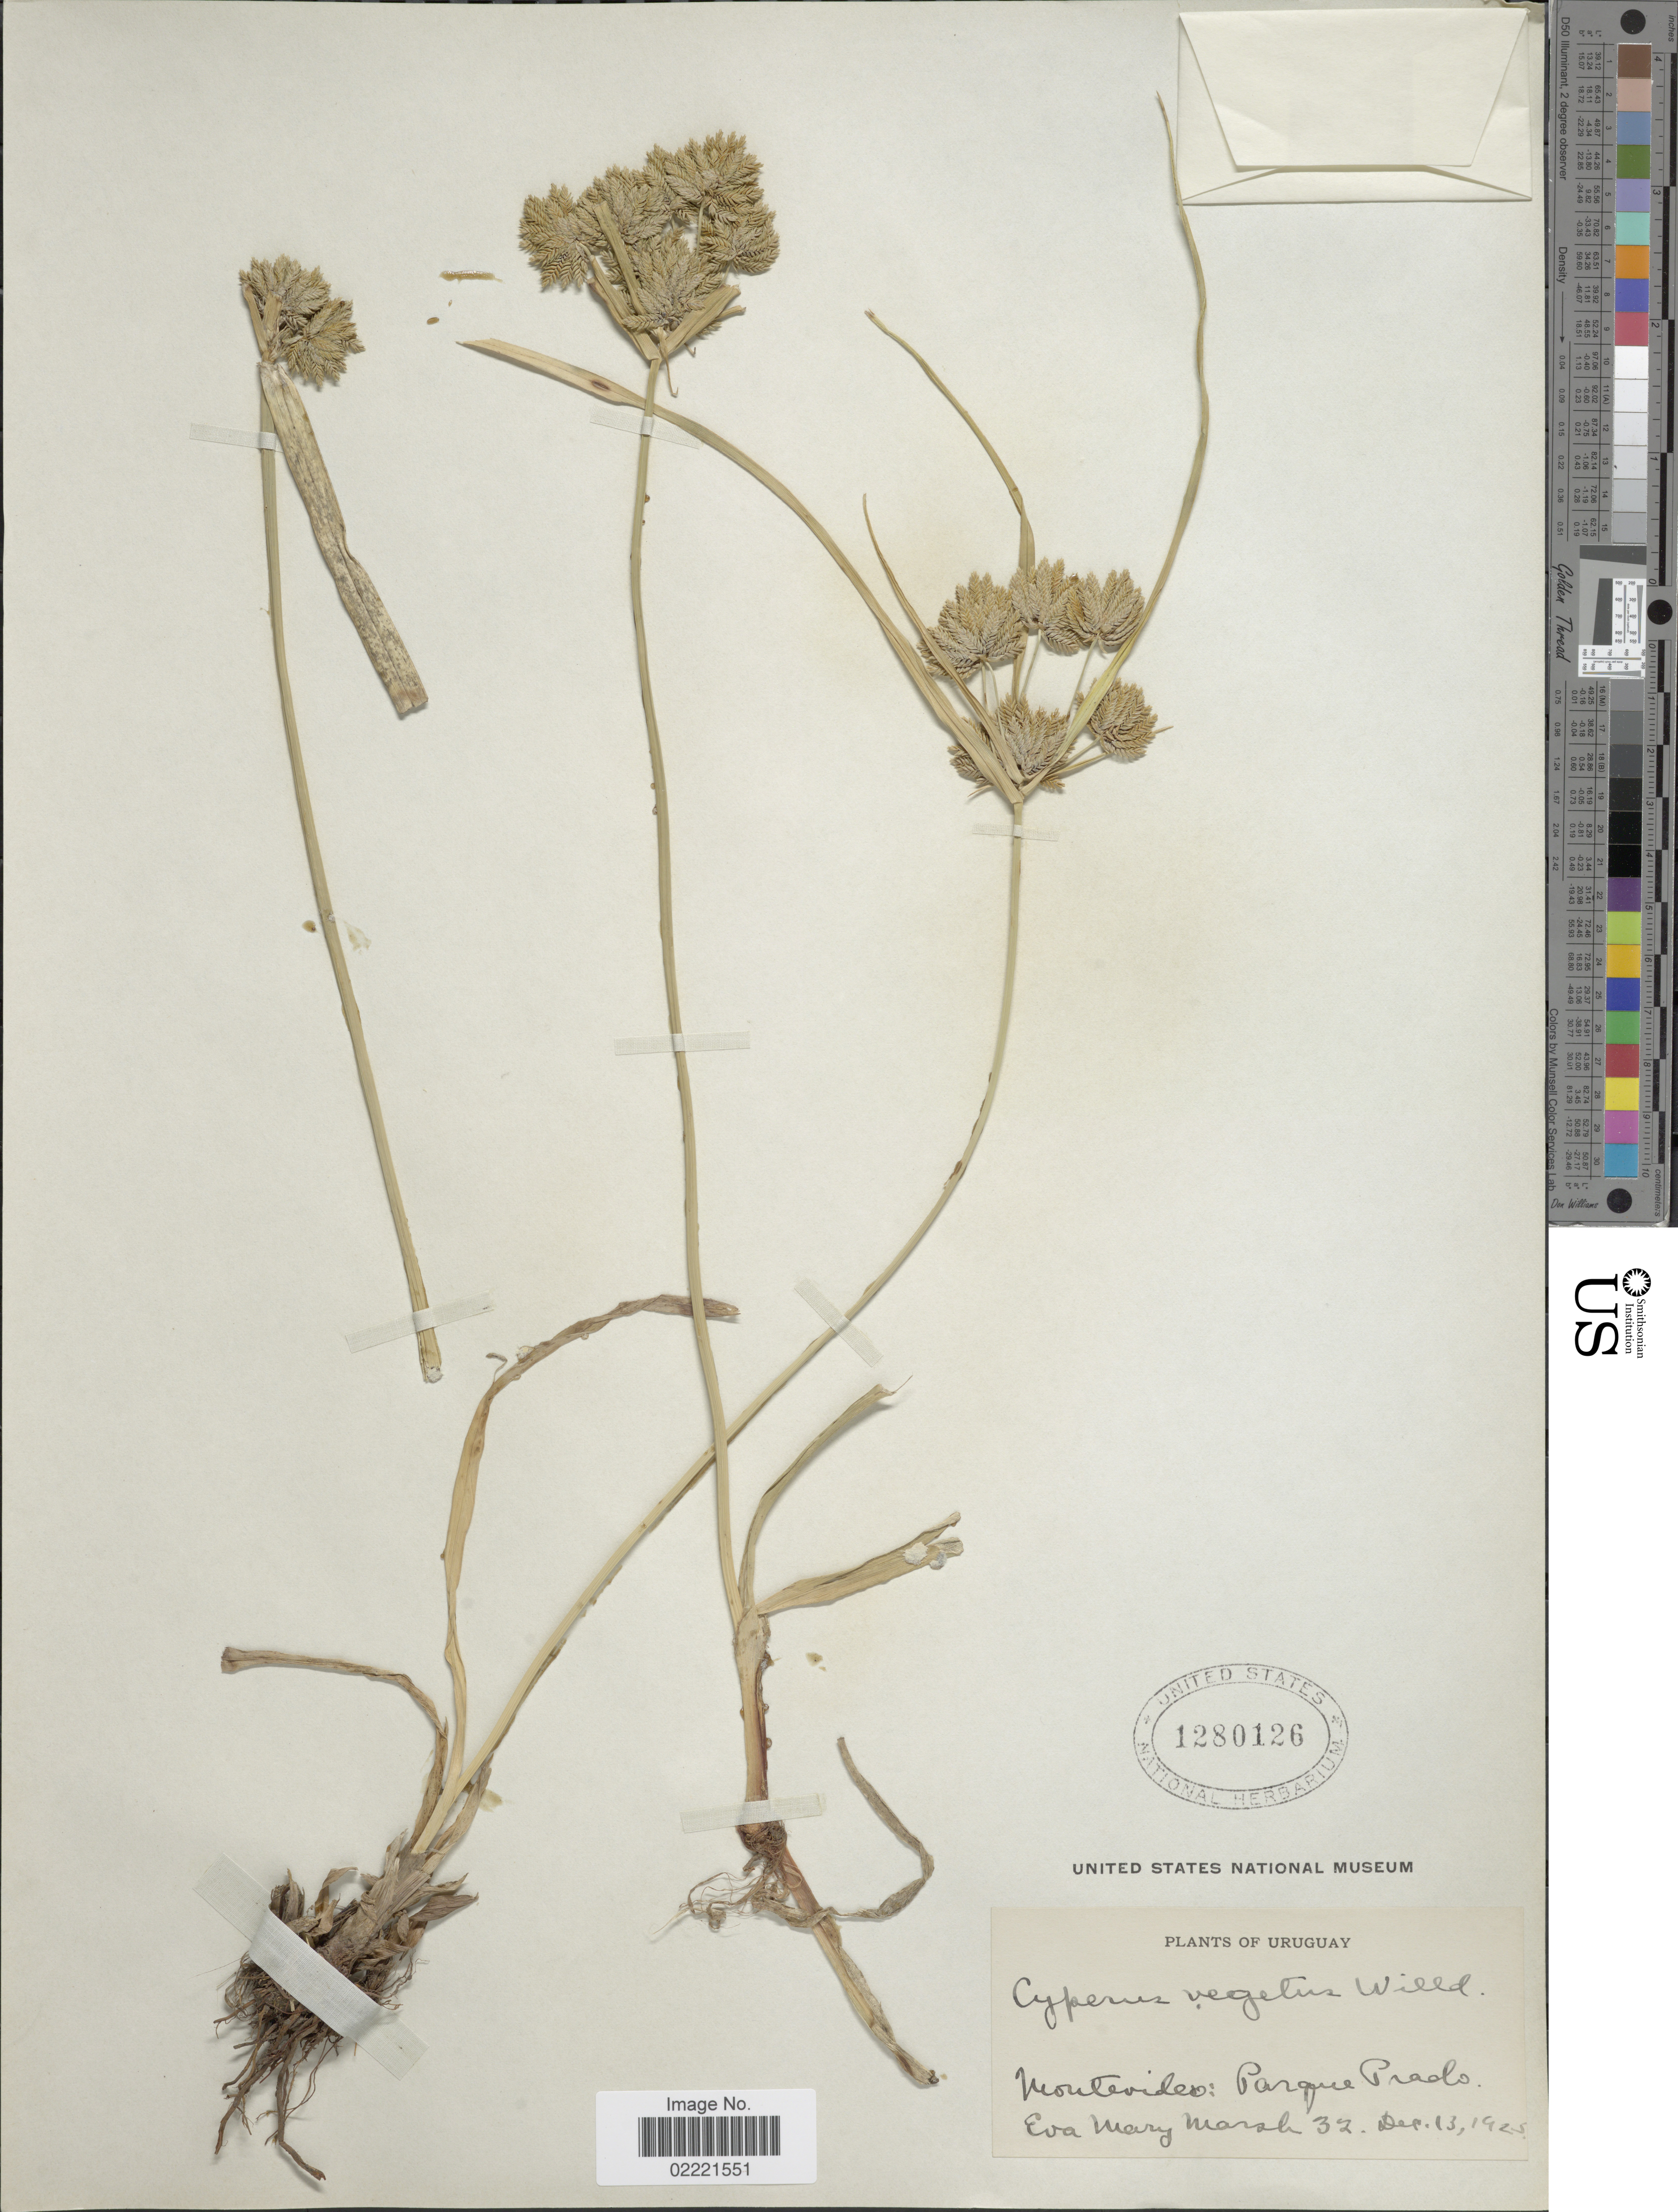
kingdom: Plantae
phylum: Tracheophyta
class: Liliopsida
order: Poales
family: Cyperaceae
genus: Cyperus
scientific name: Cyperus eragrostis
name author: Lam.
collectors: E. Marsh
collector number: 32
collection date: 1925-12-13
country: Uruguay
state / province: Montevideo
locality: Montevideo: Parque Prado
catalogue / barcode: US 1280126